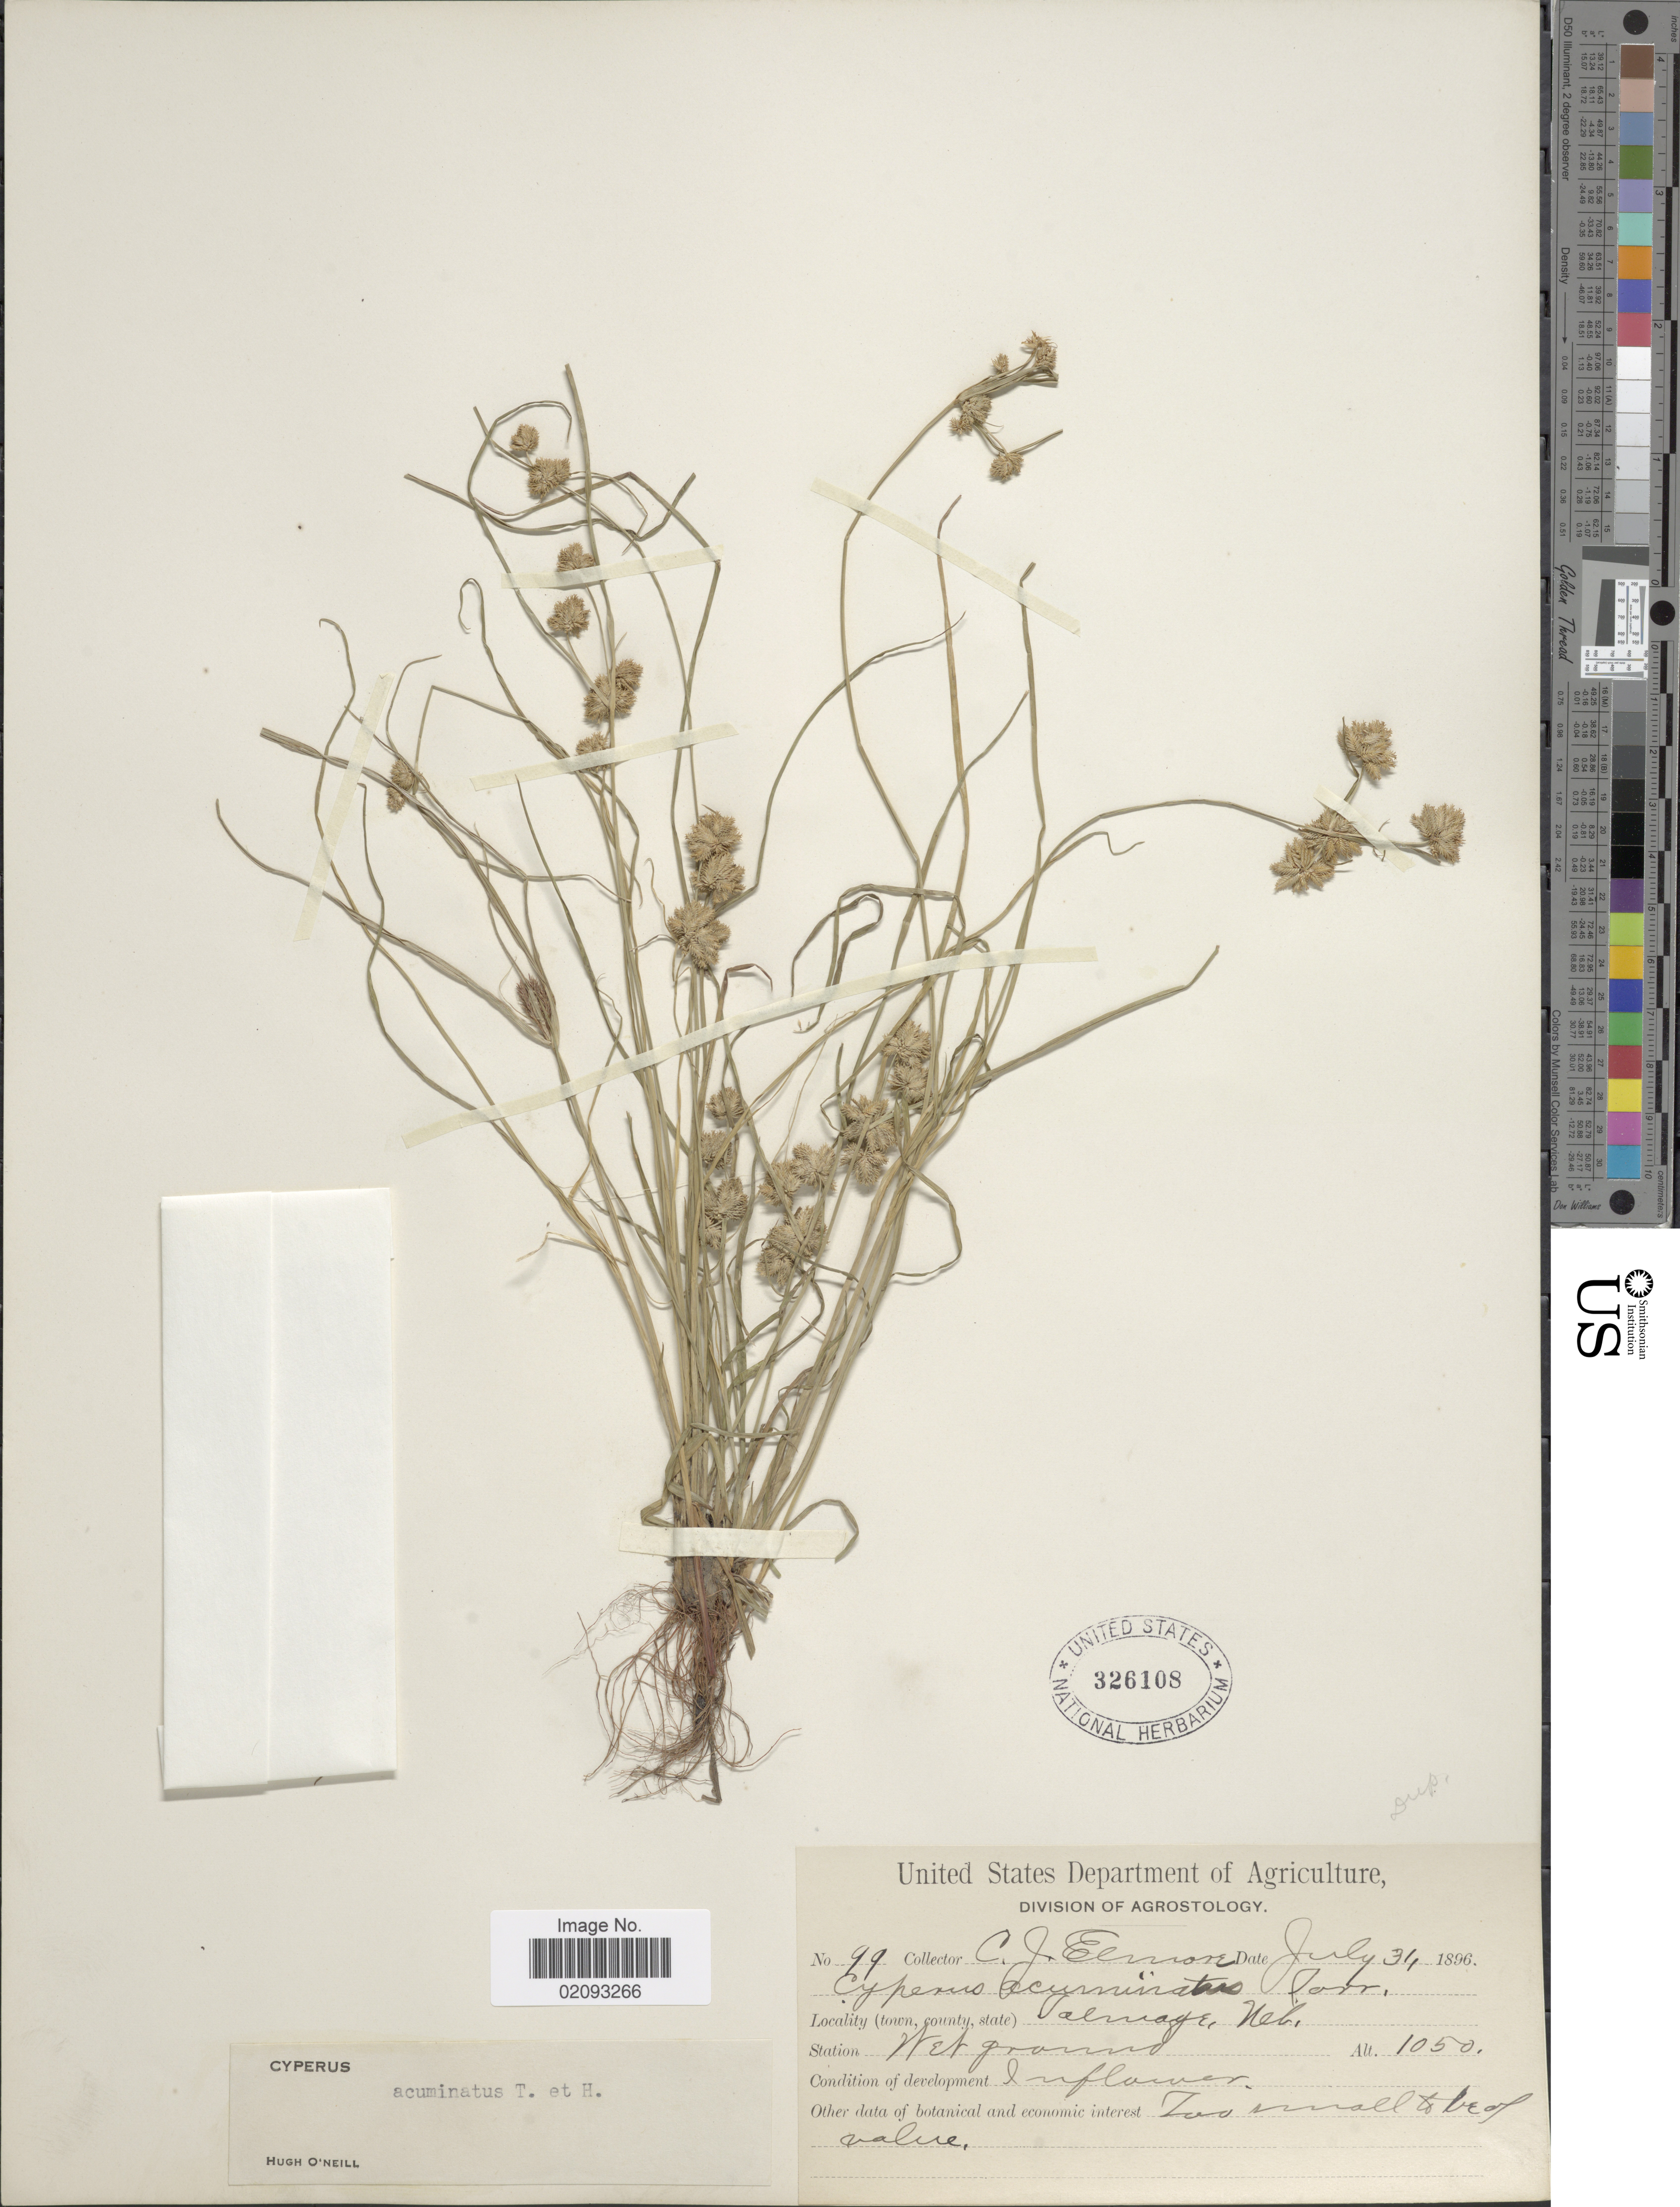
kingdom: Plantae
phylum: Tracheophyta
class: Liliopsida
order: Poales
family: Cyperaceae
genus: Cyperus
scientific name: Cyperus acuminatus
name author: Torr. & Hook.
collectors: C. Elmore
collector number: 99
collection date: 1896-07-31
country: United States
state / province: Nebraska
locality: Talmage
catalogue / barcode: US 326108